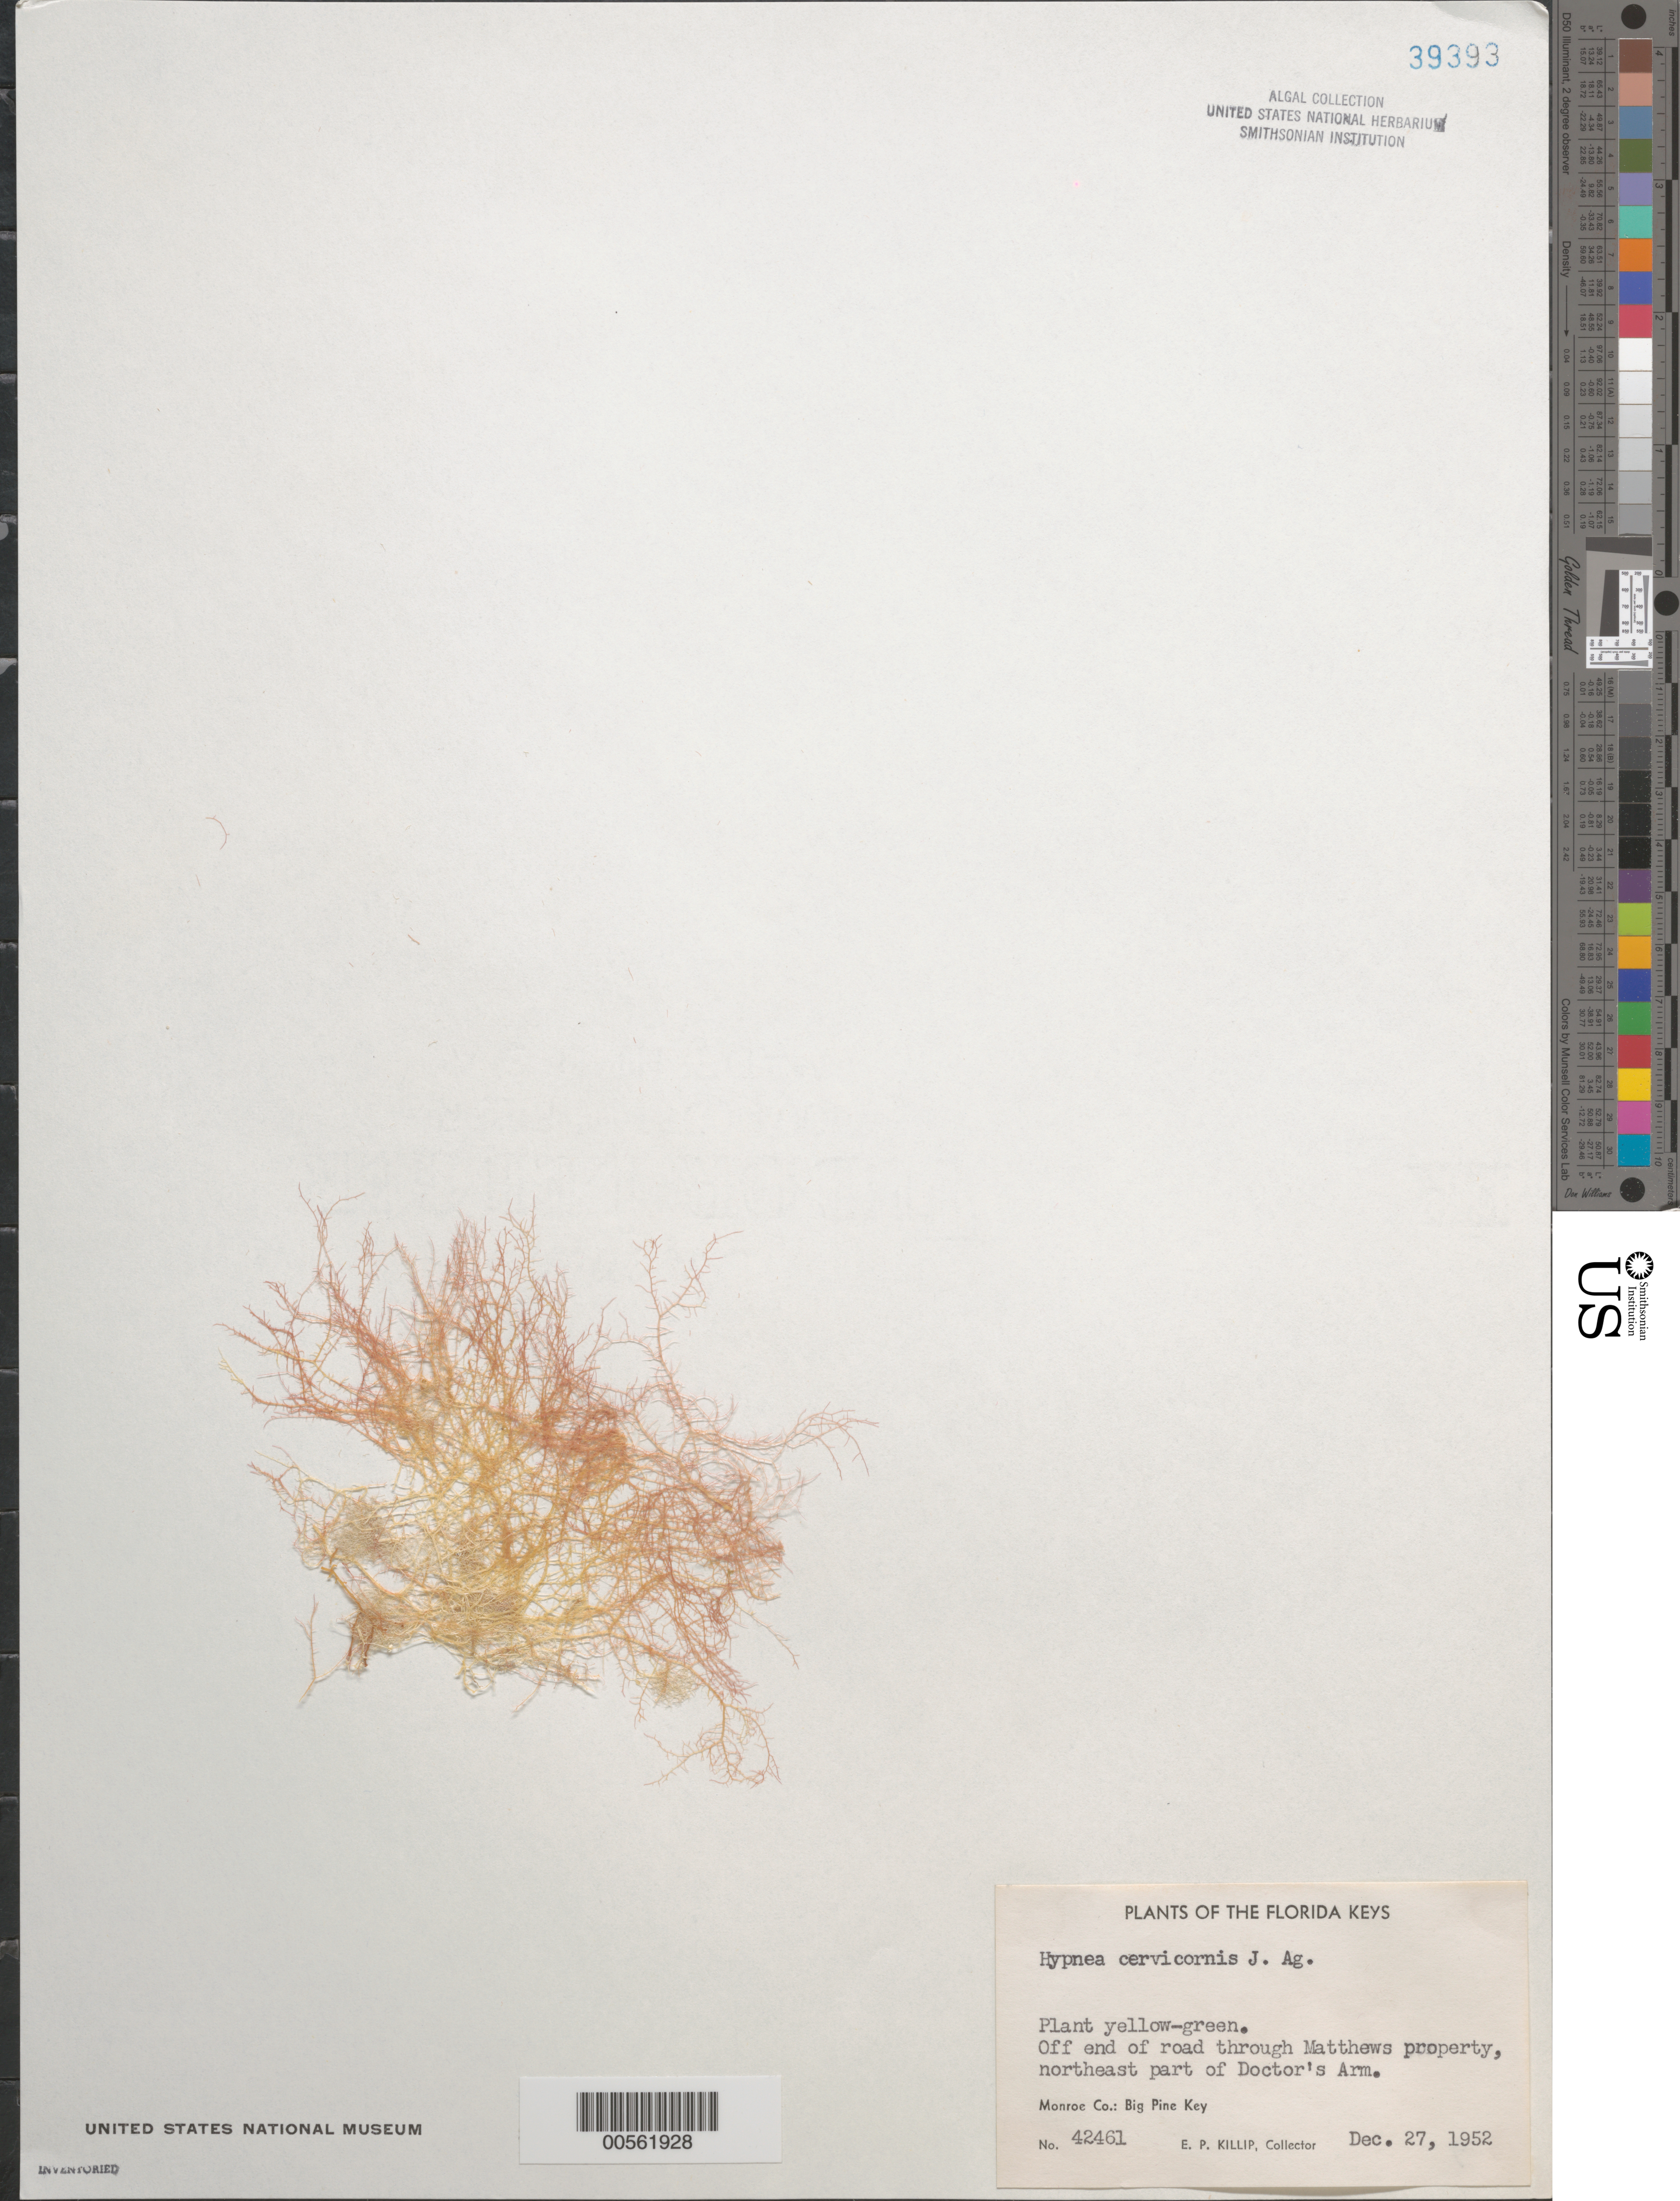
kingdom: Plantae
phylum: Rhodophyta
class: Florideophyceae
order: Gigartinales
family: Cystocloniaceae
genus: Hypnea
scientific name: Hypnea cervicornis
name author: J. Agardh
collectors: E. P. Killip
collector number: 42461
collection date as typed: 27 Dec 1952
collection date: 1952-12-27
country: United States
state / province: Florida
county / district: Monroe County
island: Big Pine Key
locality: Doctor's Arm, off Matthew's property road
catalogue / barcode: US 39393